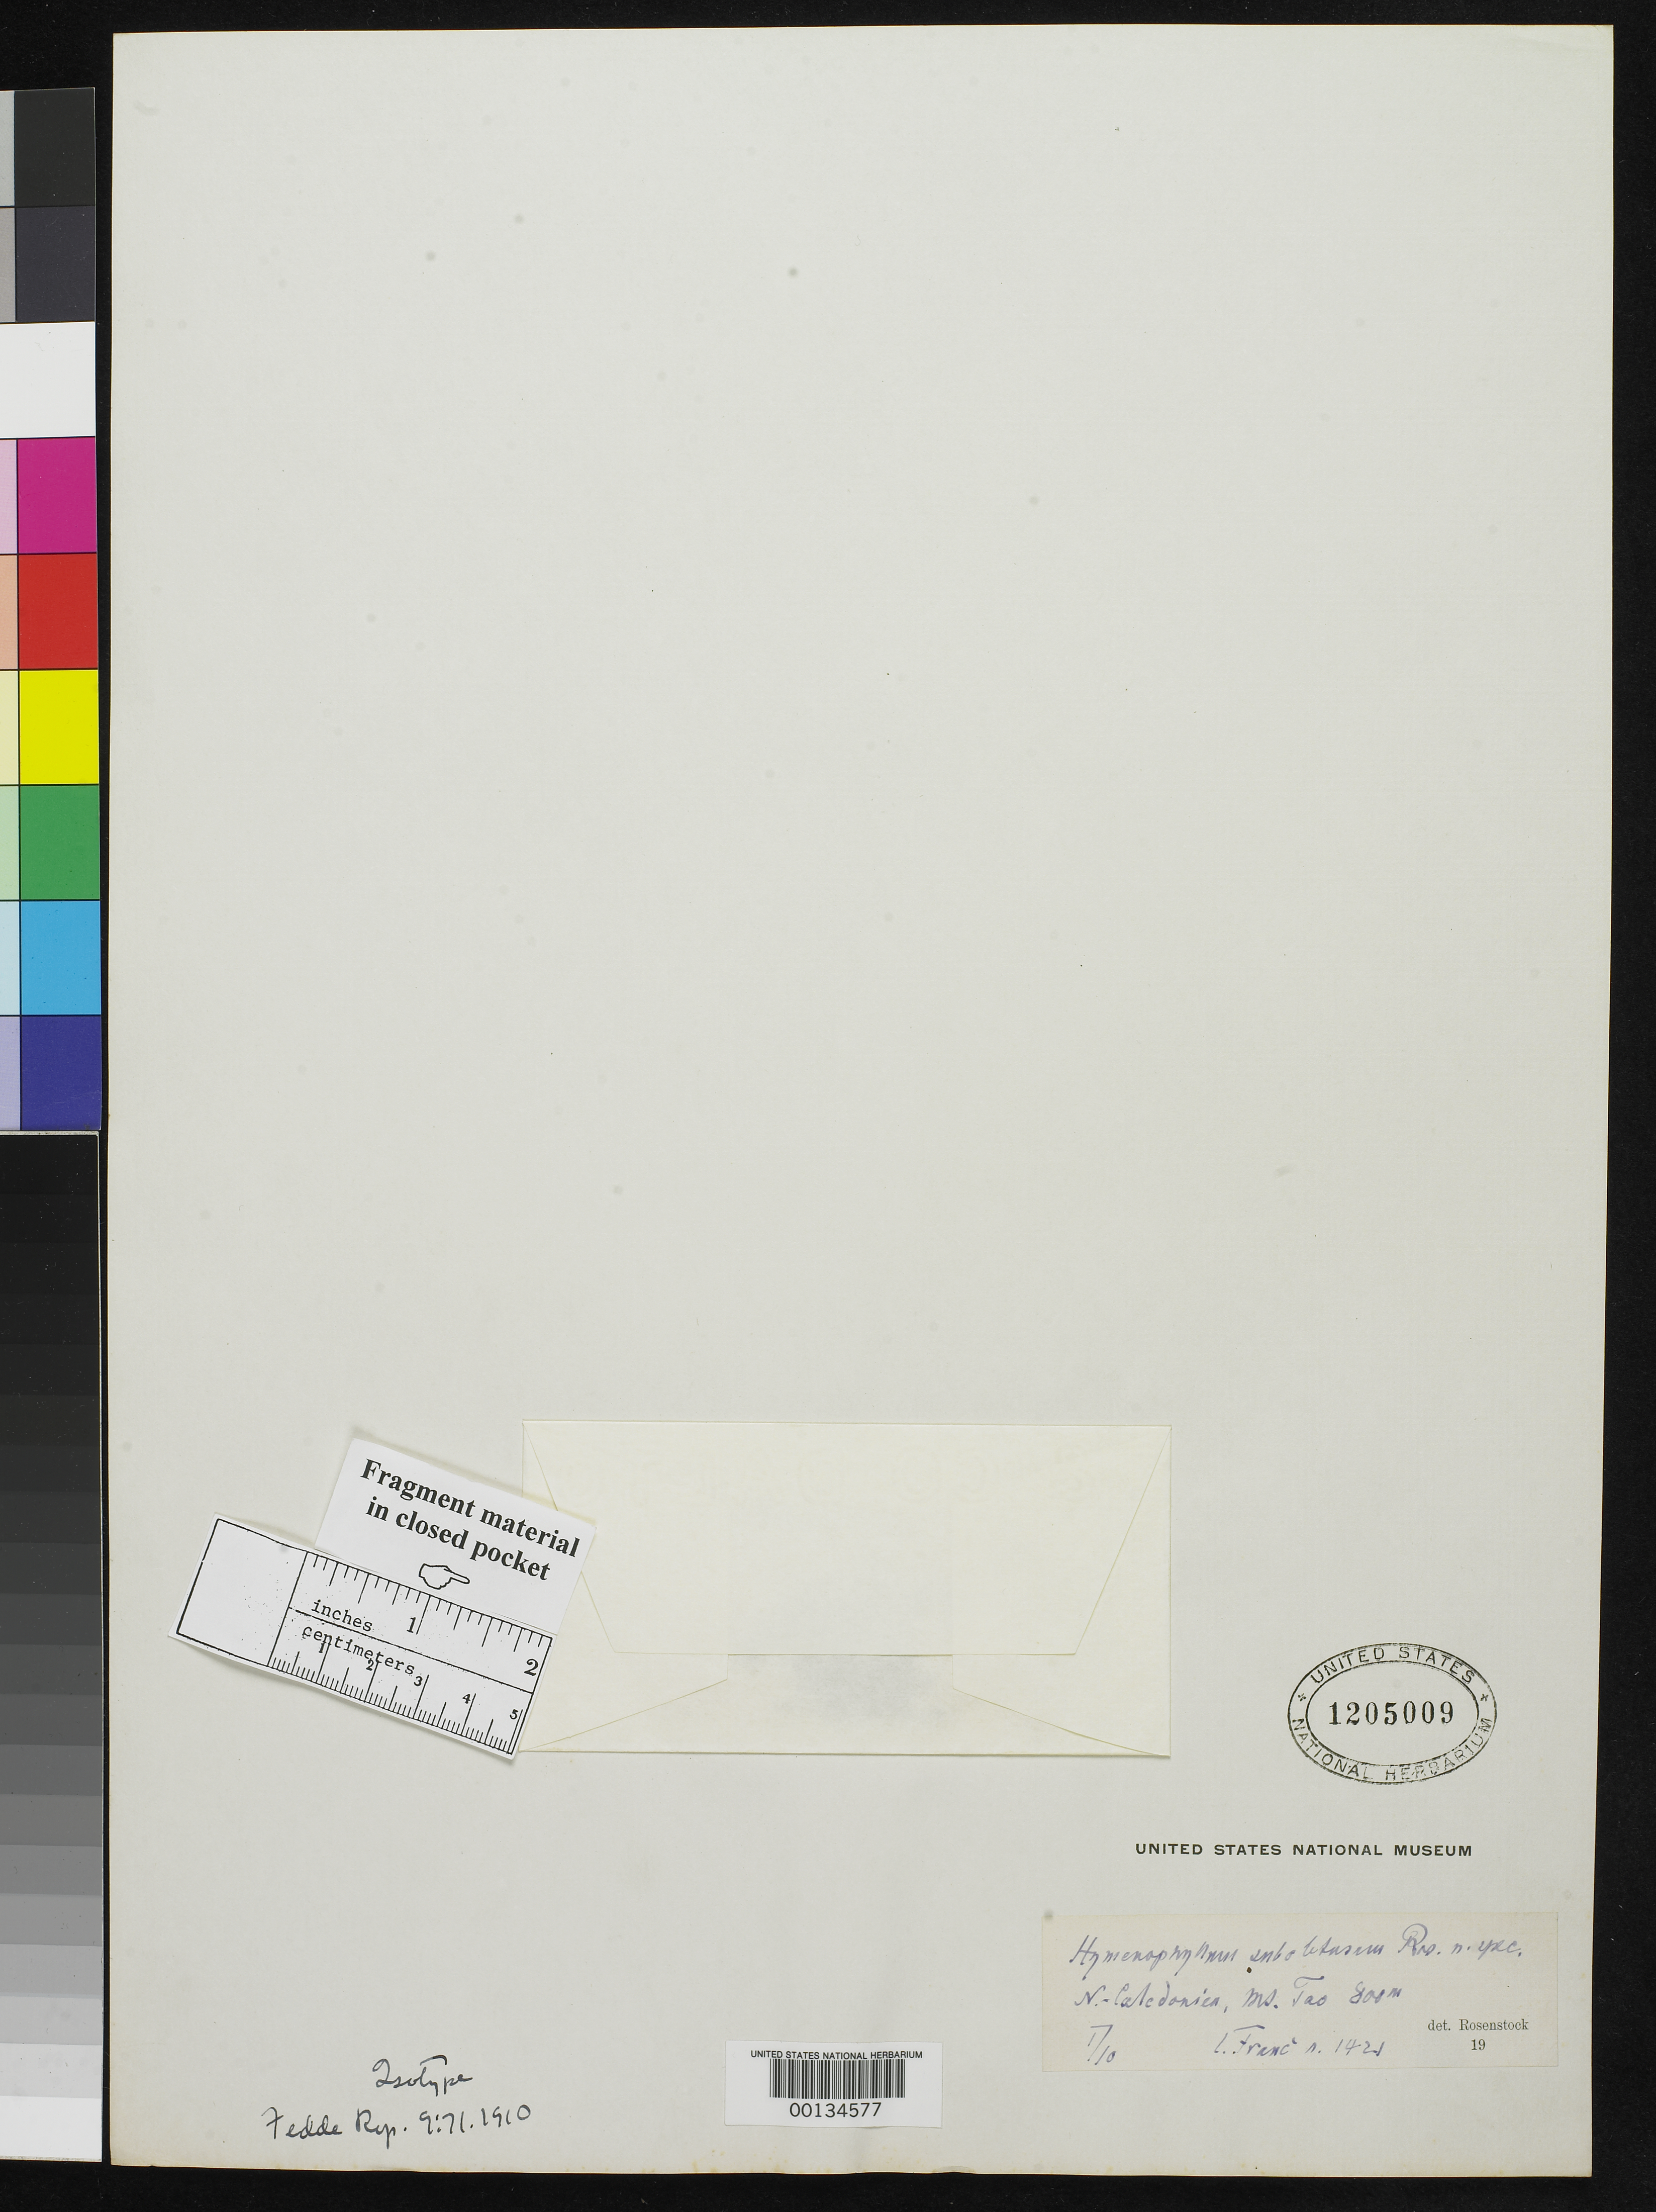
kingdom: Plantae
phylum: Tracheophyta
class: Polypodiopsida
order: Hymenophyllales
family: Hymenophyllaceae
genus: Hymenophyllum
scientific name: Hymenophyllum subobtusum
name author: Rosenst.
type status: Isotype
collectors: I. Franc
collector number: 1421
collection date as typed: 1910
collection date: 1910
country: New Caledonia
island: New Caledonia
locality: Monte Tao [Mont Tao].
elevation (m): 800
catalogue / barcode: US 1205009